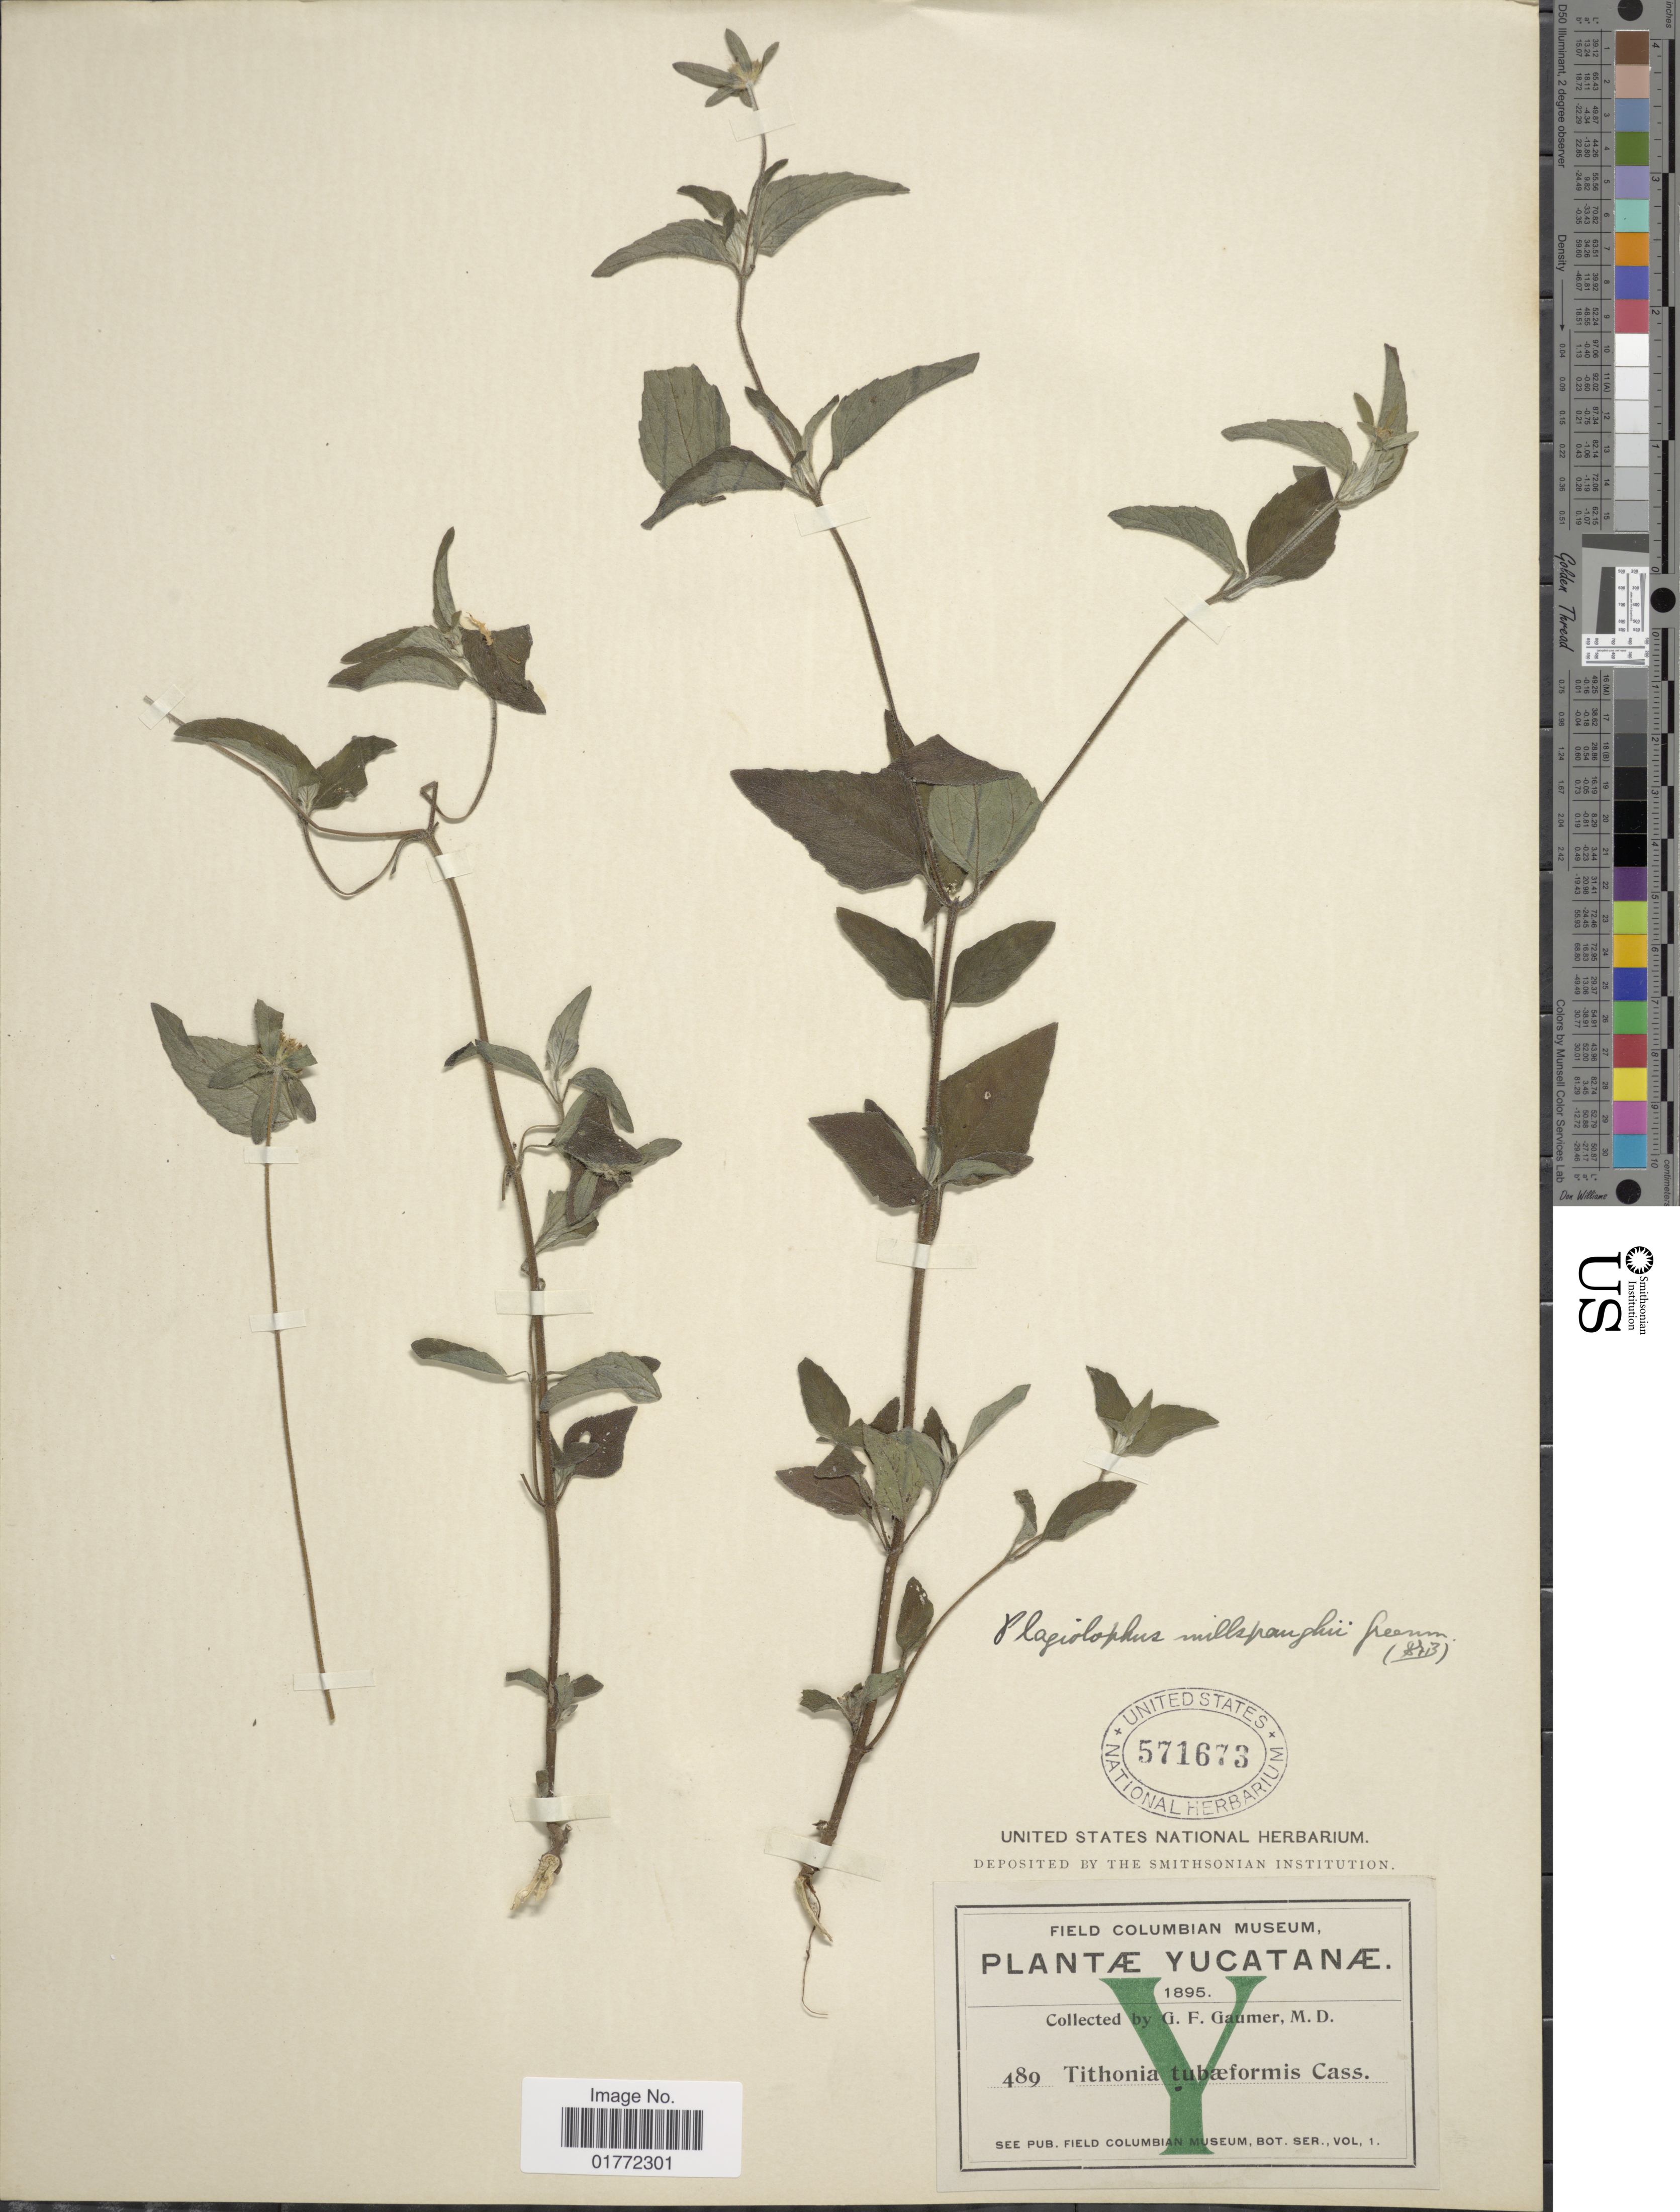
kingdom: Plantae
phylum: Tracheophyta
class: Magnoliopsida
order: Asterales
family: Asteraceae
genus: Plagiolophus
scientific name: Plagiolophus millspaughii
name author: Greenm.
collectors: G. F. Gaumer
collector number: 489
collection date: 1895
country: Mexico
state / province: Yucatán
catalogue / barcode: US 571673